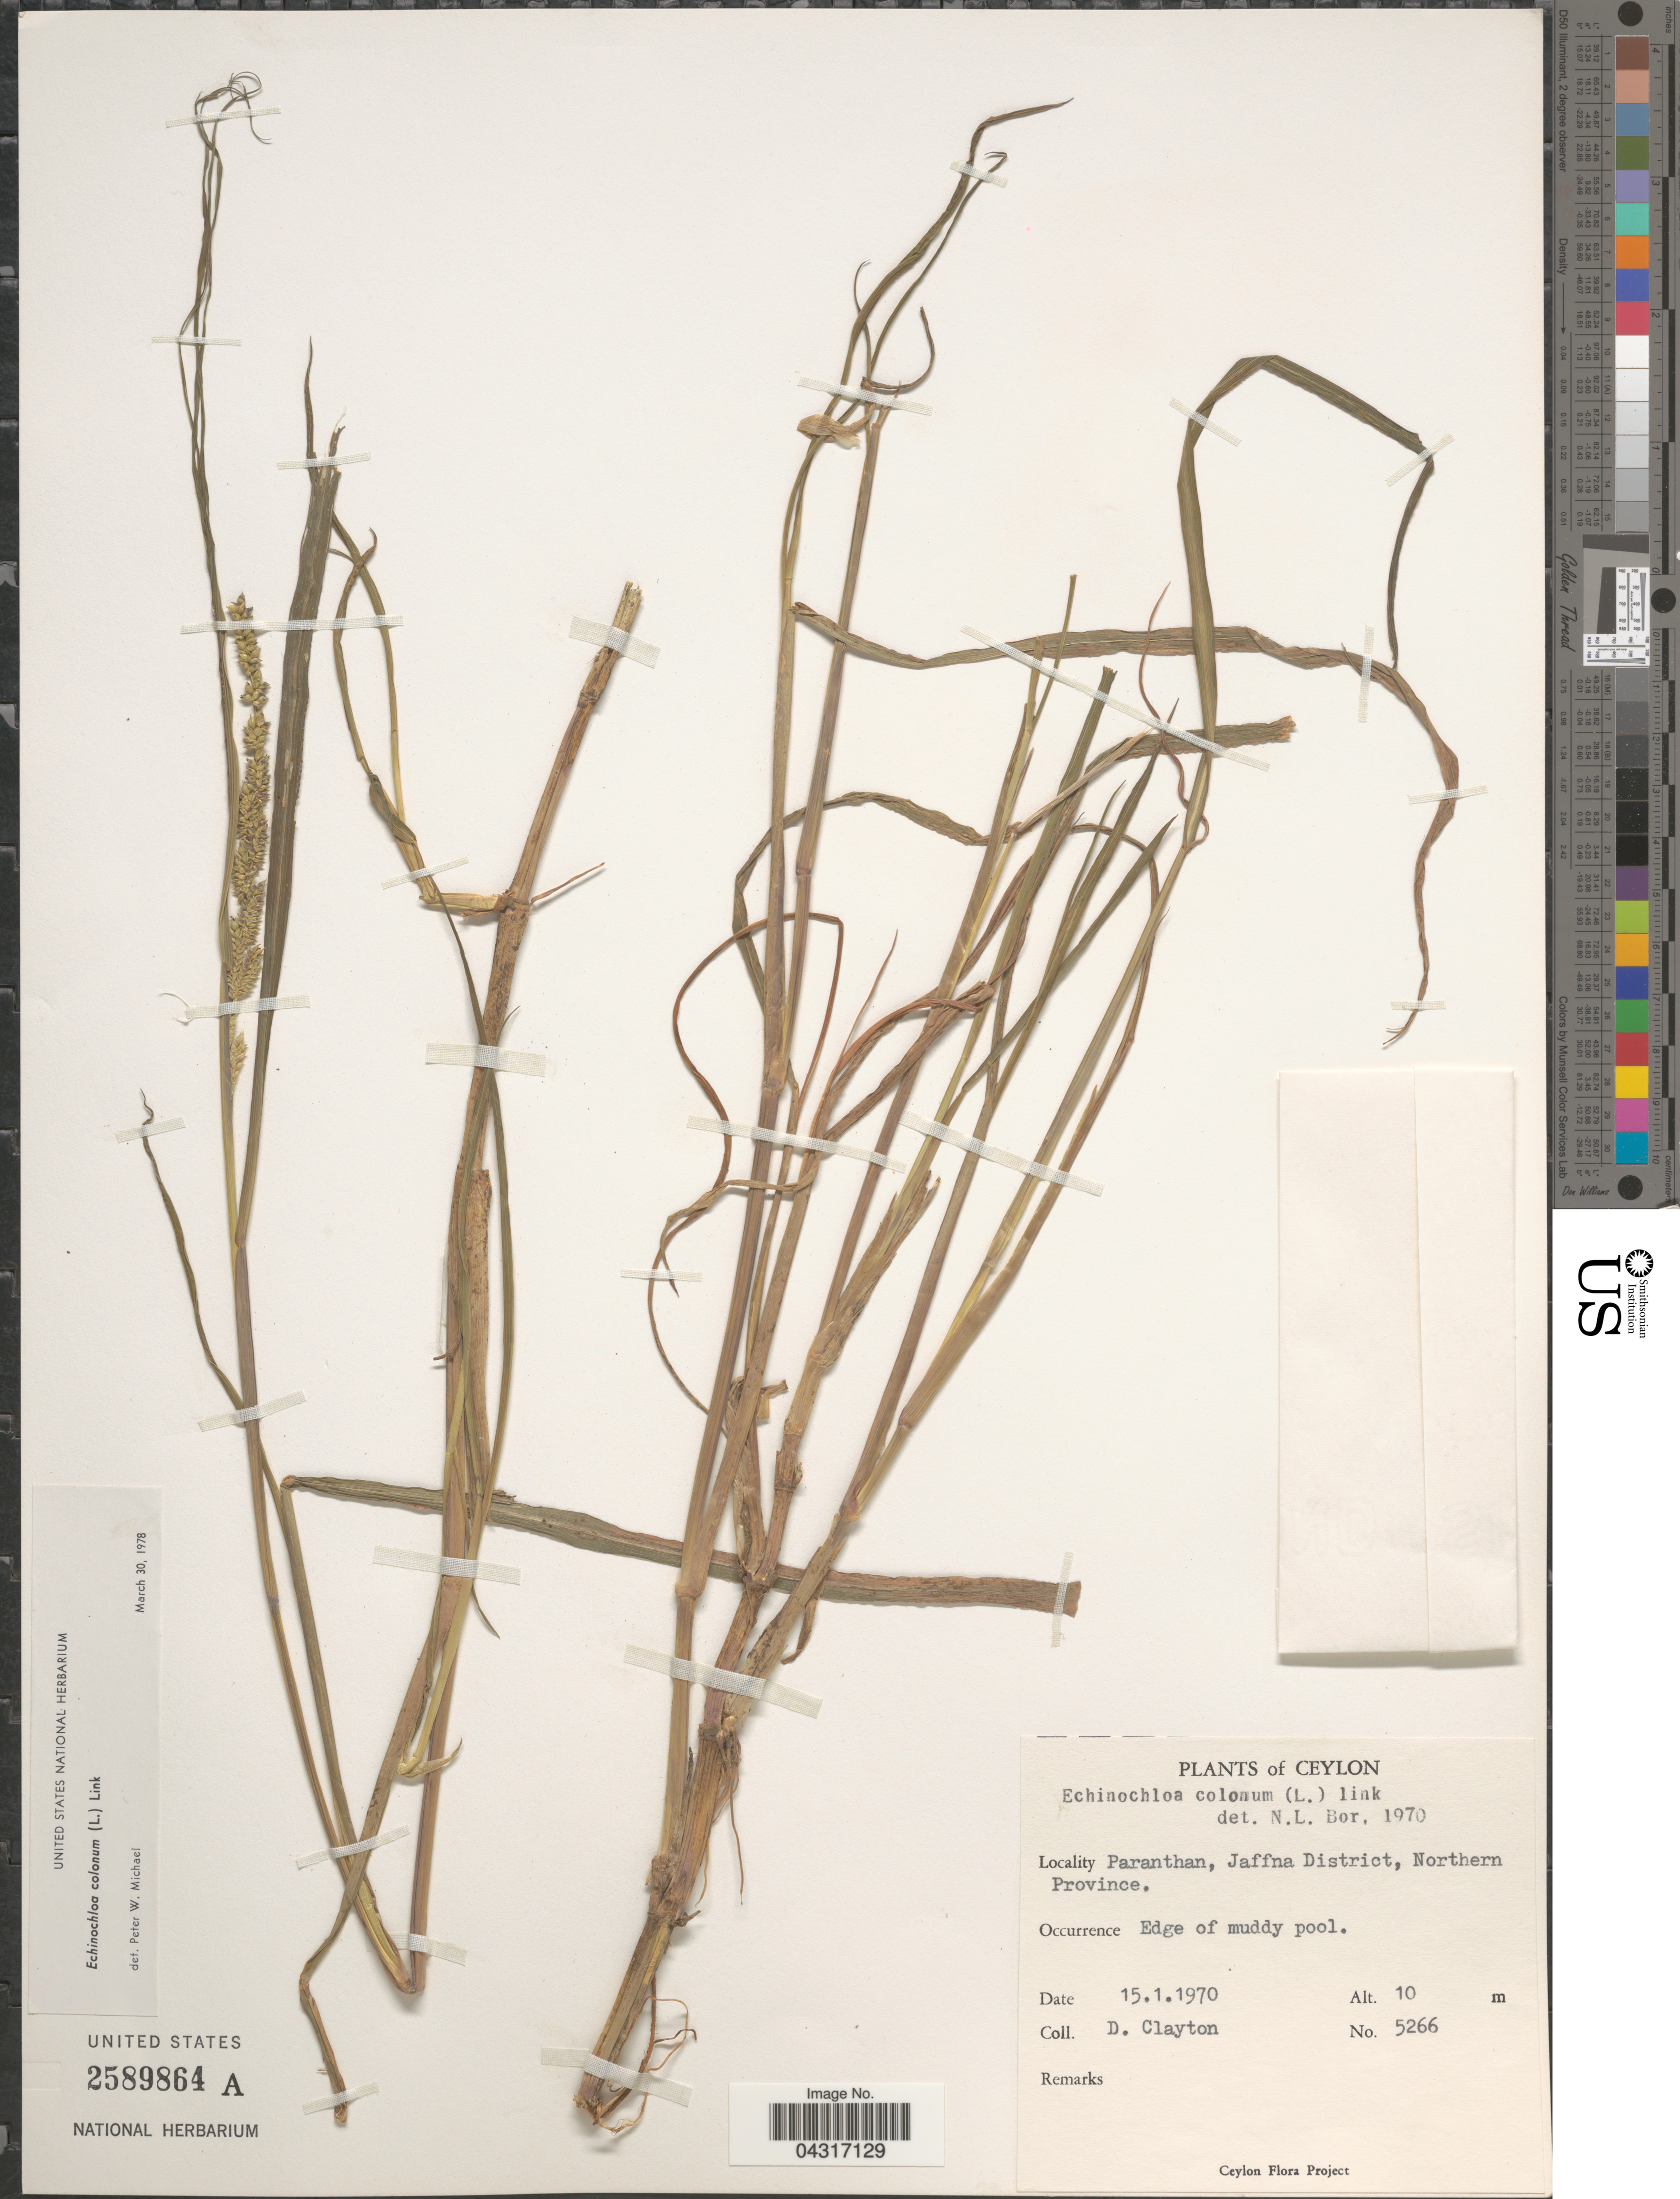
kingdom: Plantae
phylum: Tracheophyta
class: Liliopsida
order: Poales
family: Poaceae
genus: Echinochloa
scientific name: Echinochloa colona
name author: (L.) Link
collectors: D. Clayton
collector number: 5266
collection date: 1970-01-15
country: Sri Lanka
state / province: Northern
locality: Ceylon. Paranthan, Jaffna District.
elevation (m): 10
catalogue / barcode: US 2589864A